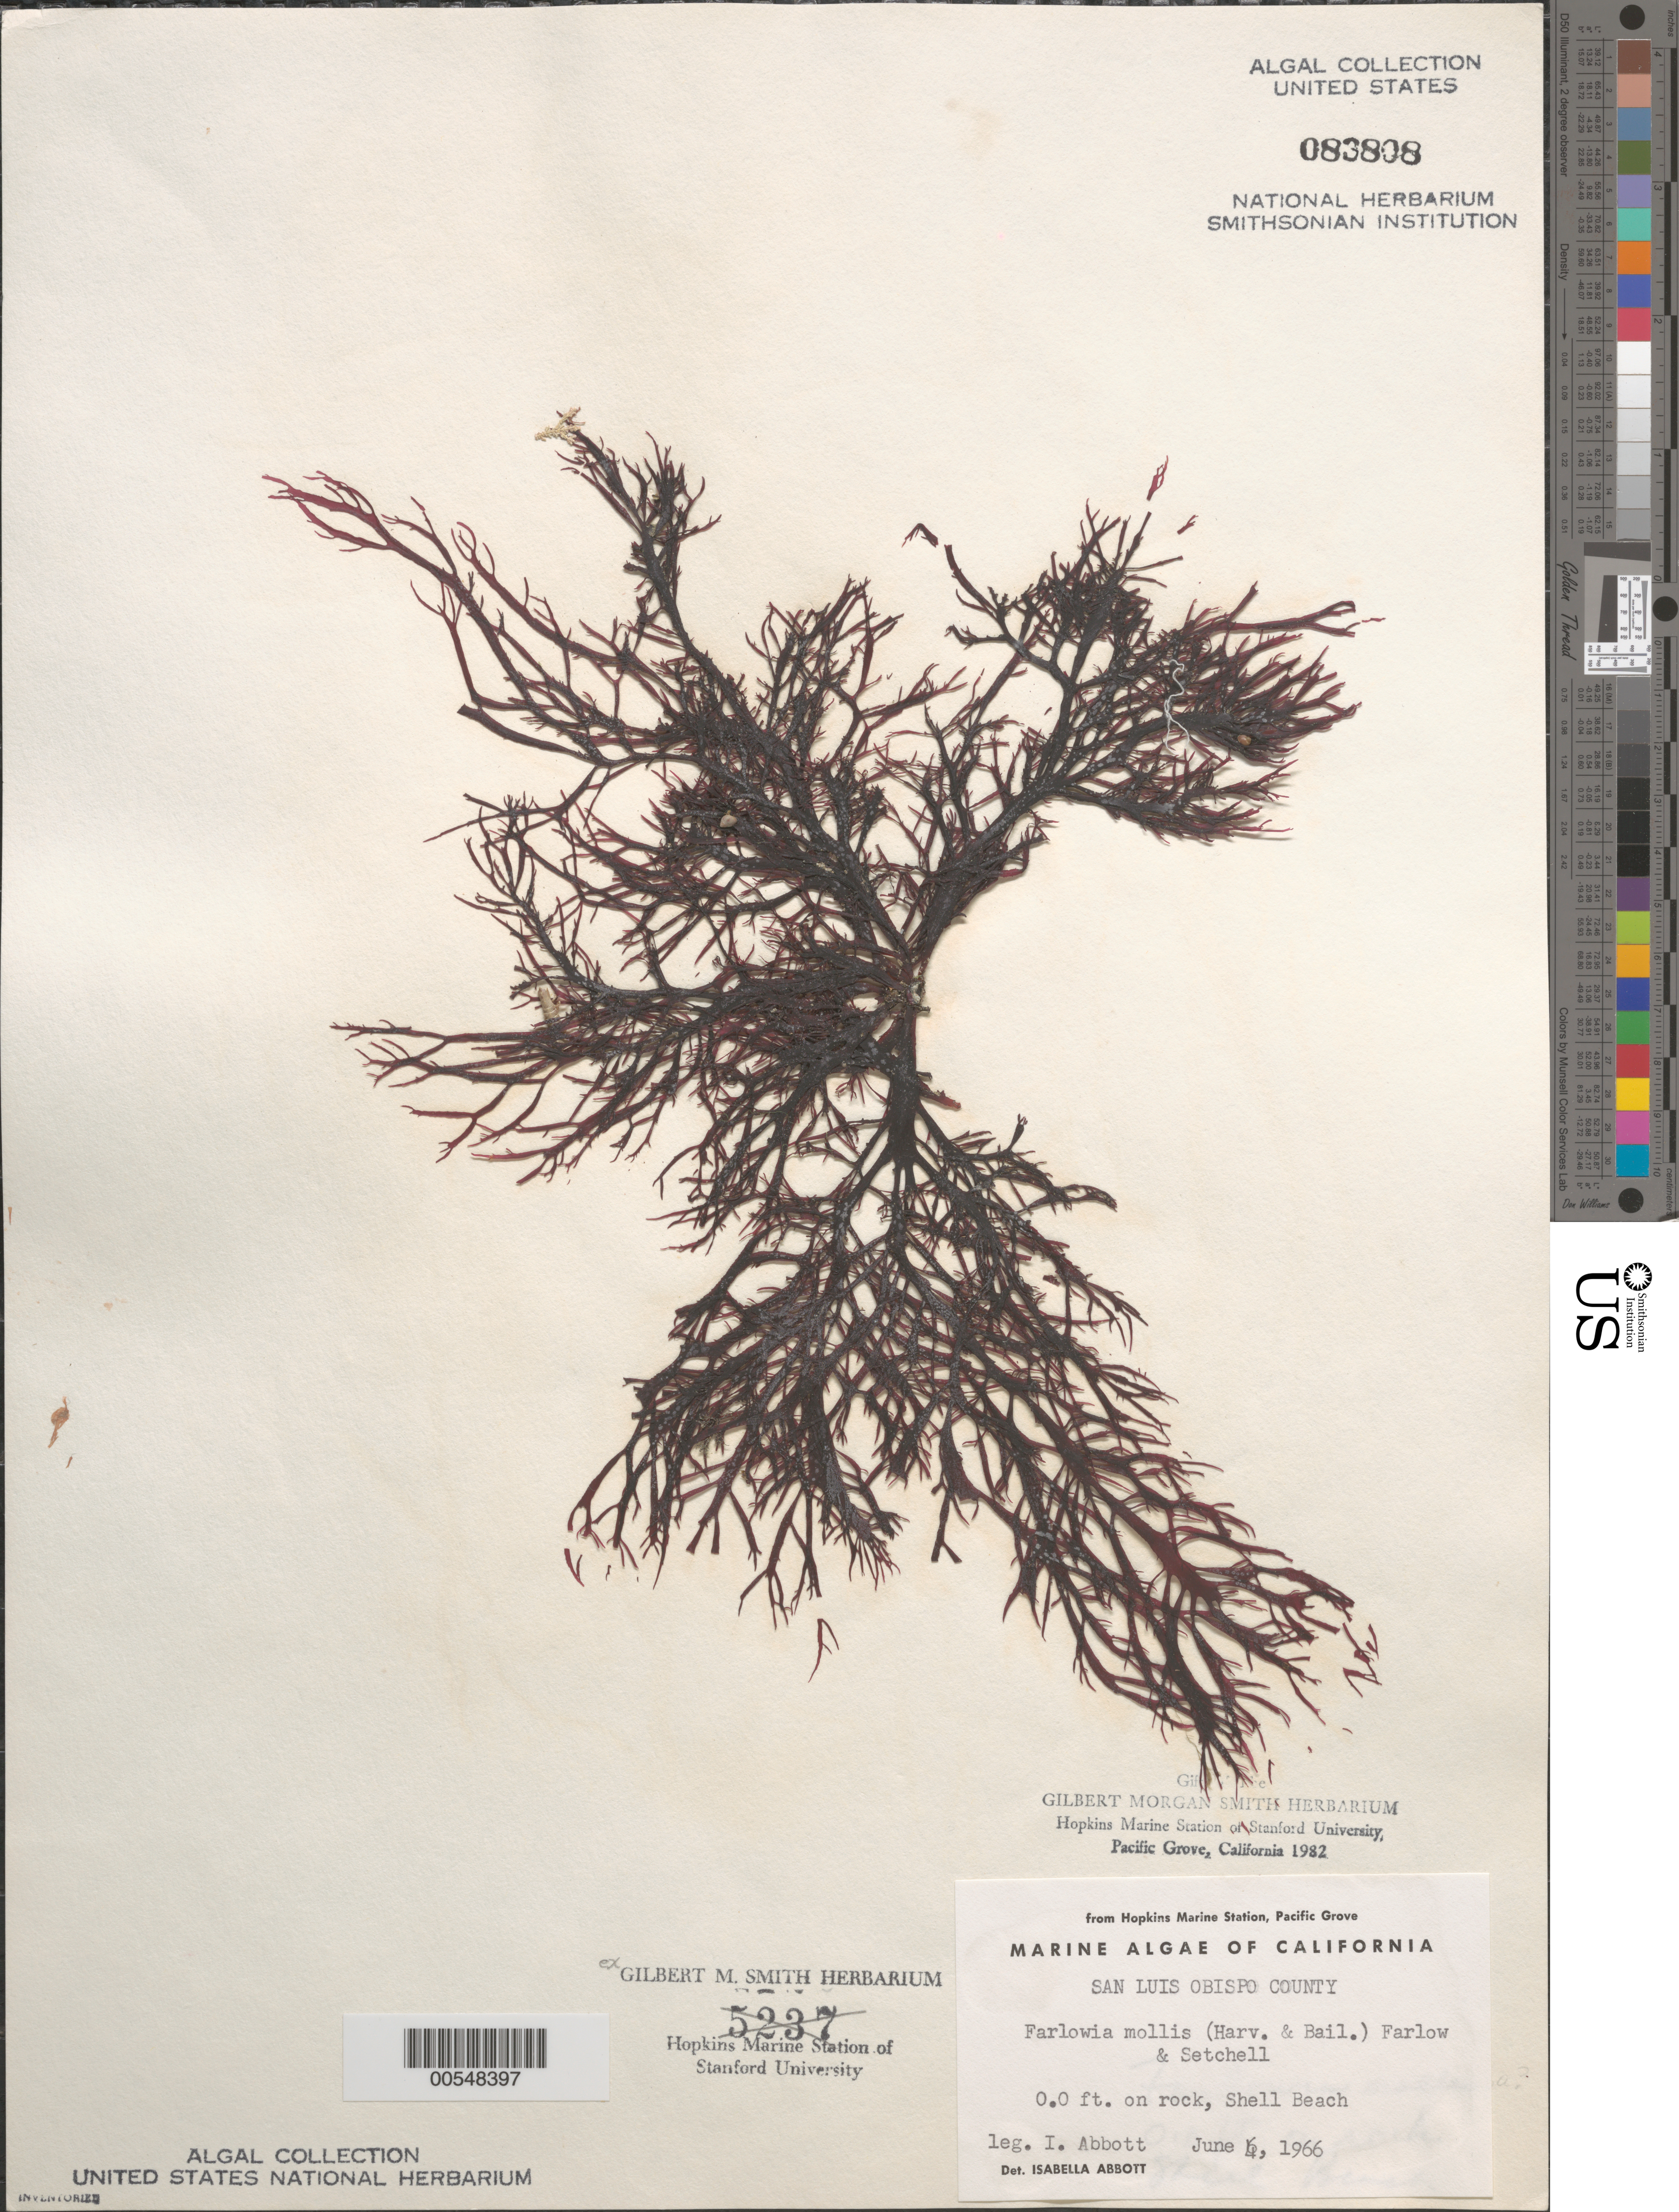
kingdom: Plantae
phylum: Rhodophyta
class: Florideophyceae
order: Gigartinales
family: Dumontiaceae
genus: Farlowia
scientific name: Farlowia mollis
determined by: Abbott, Isabella A.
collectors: I. A. Abbott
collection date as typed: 04 Jun 1966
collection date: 1966-06-04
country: United States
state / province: California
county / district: San Luis Obispo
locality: Shell Beach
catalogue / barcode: US 83808